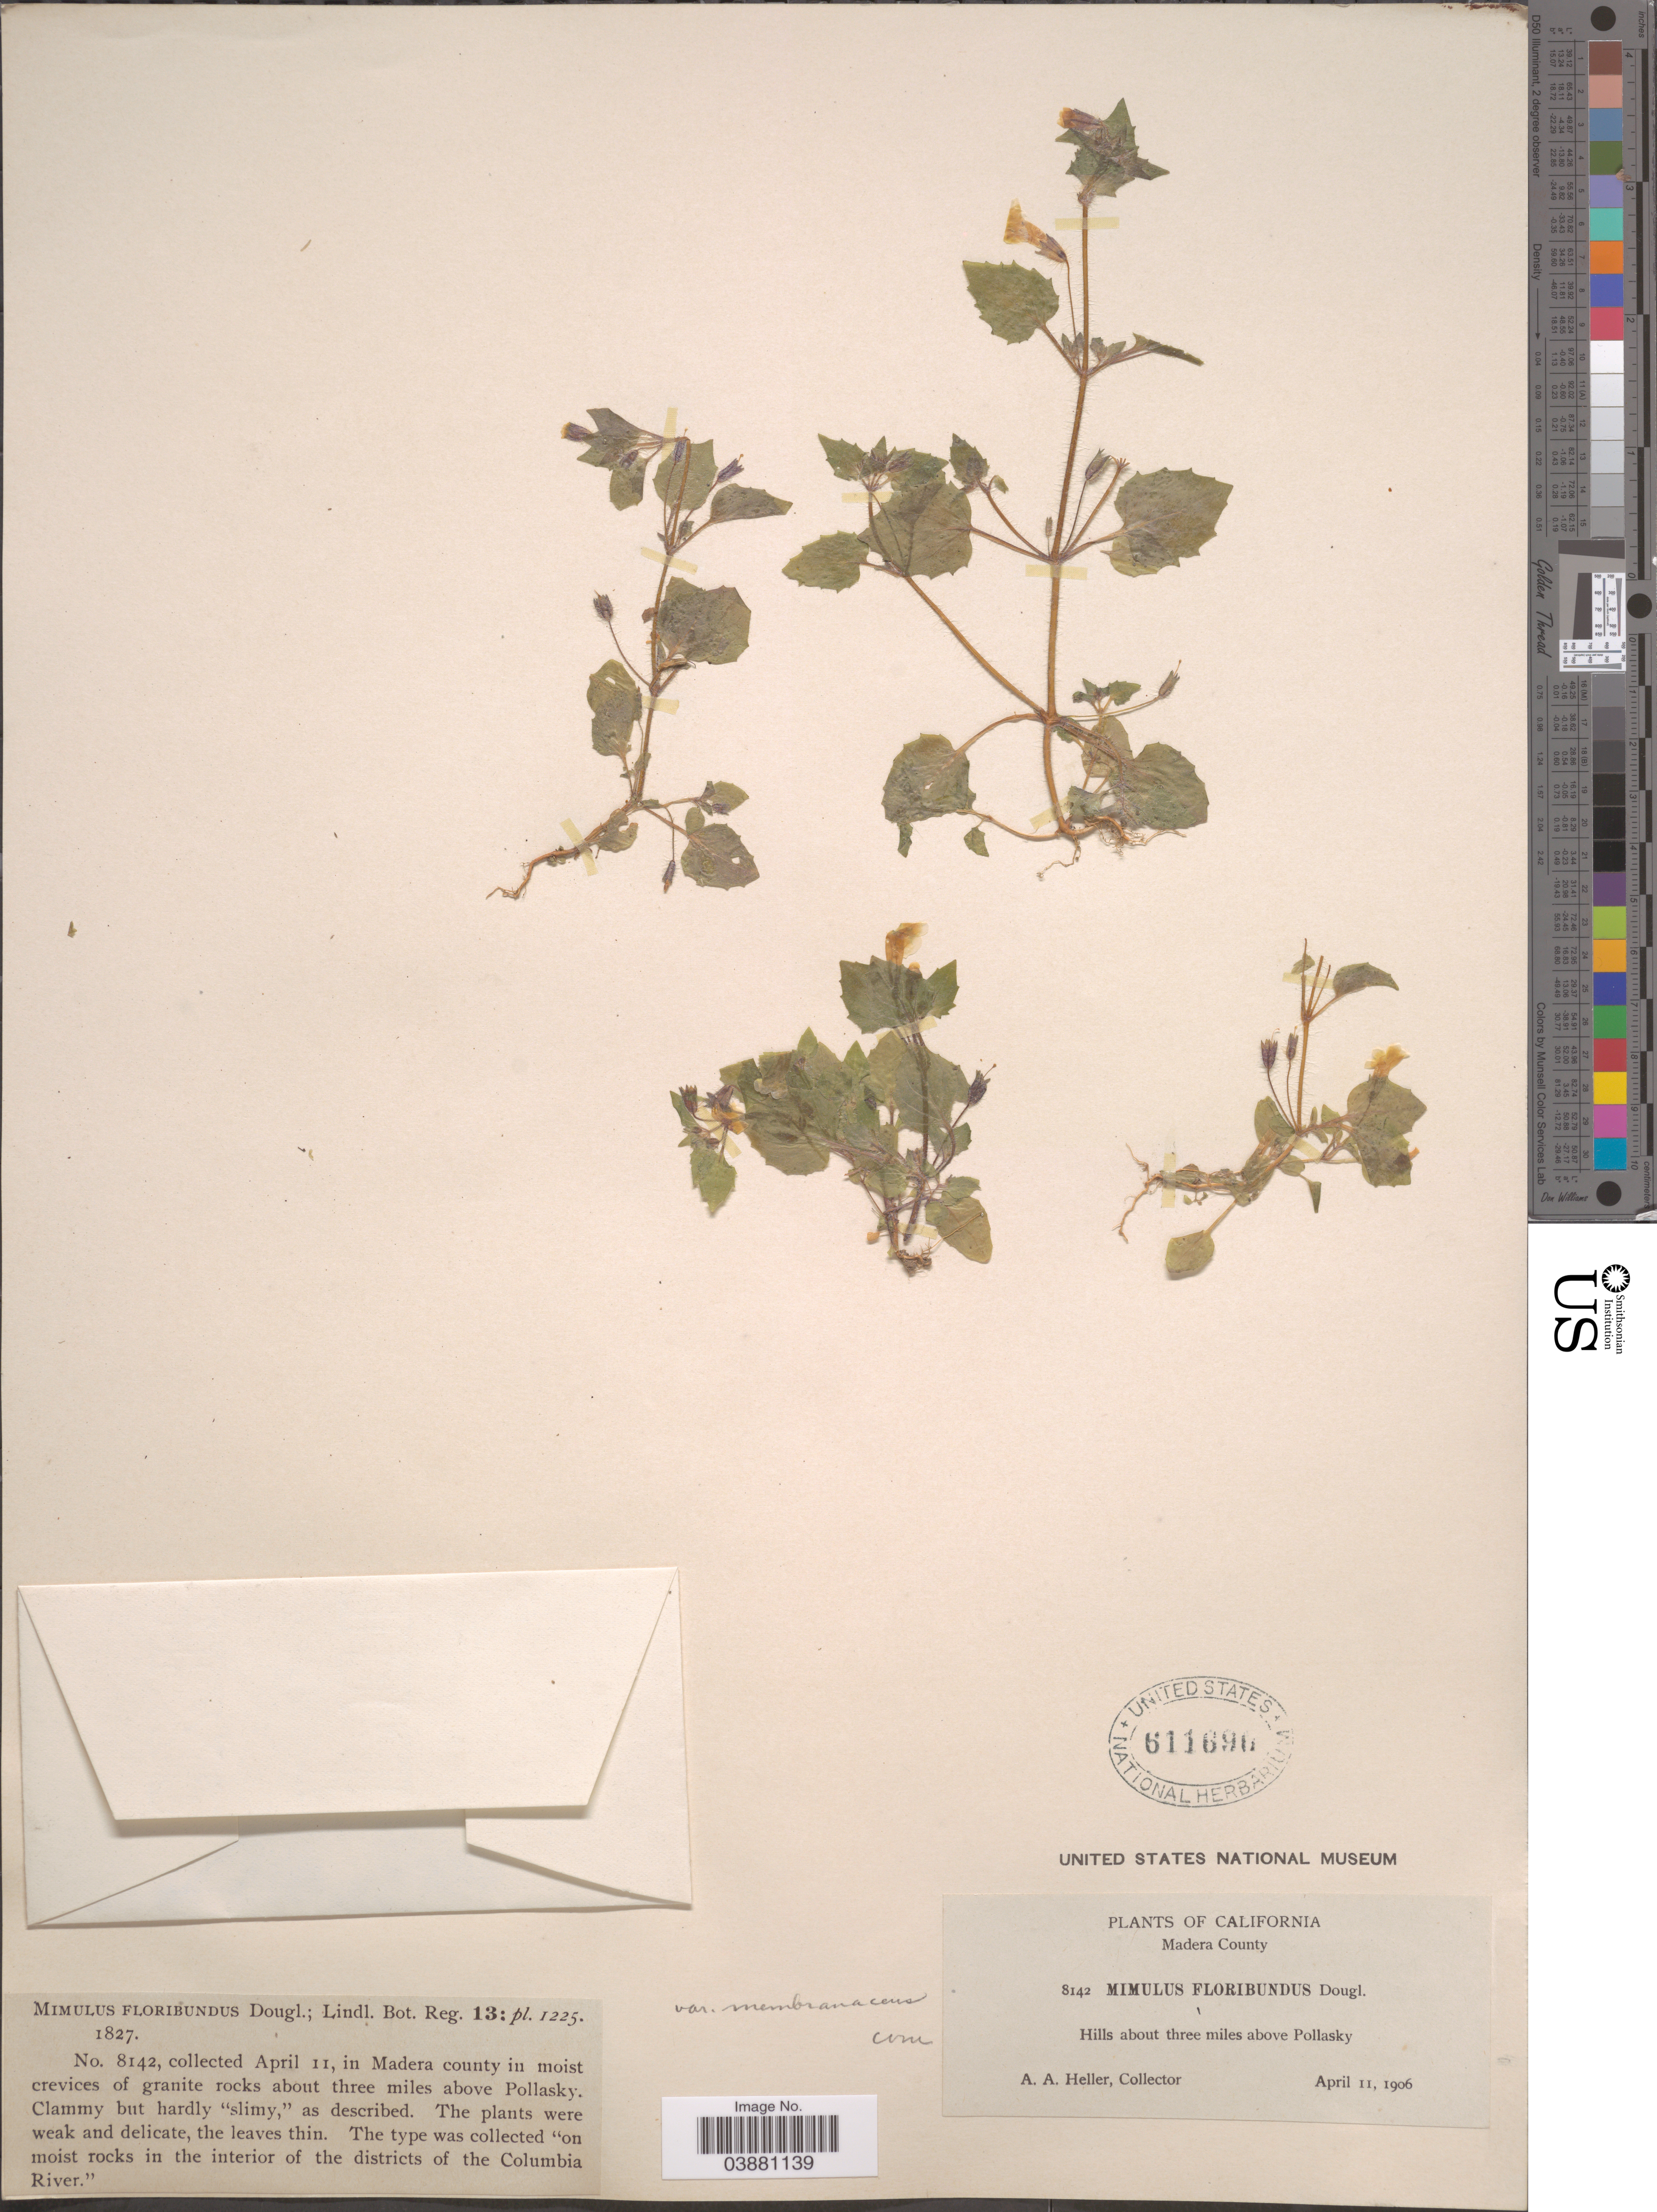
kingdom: Plantae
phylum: Tracheophyta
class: Magnoliopsida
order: Lamiales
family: Phrymaceae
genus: Mimulus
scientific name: Mimulus floribundus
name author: Douglas ex Lindl.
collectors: A. A. Heller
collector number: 8142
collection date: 1906-04-11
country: United States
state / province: California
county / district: Madera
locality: Madera County. Hills about three miles above Pollasky.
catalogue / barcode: US 611690